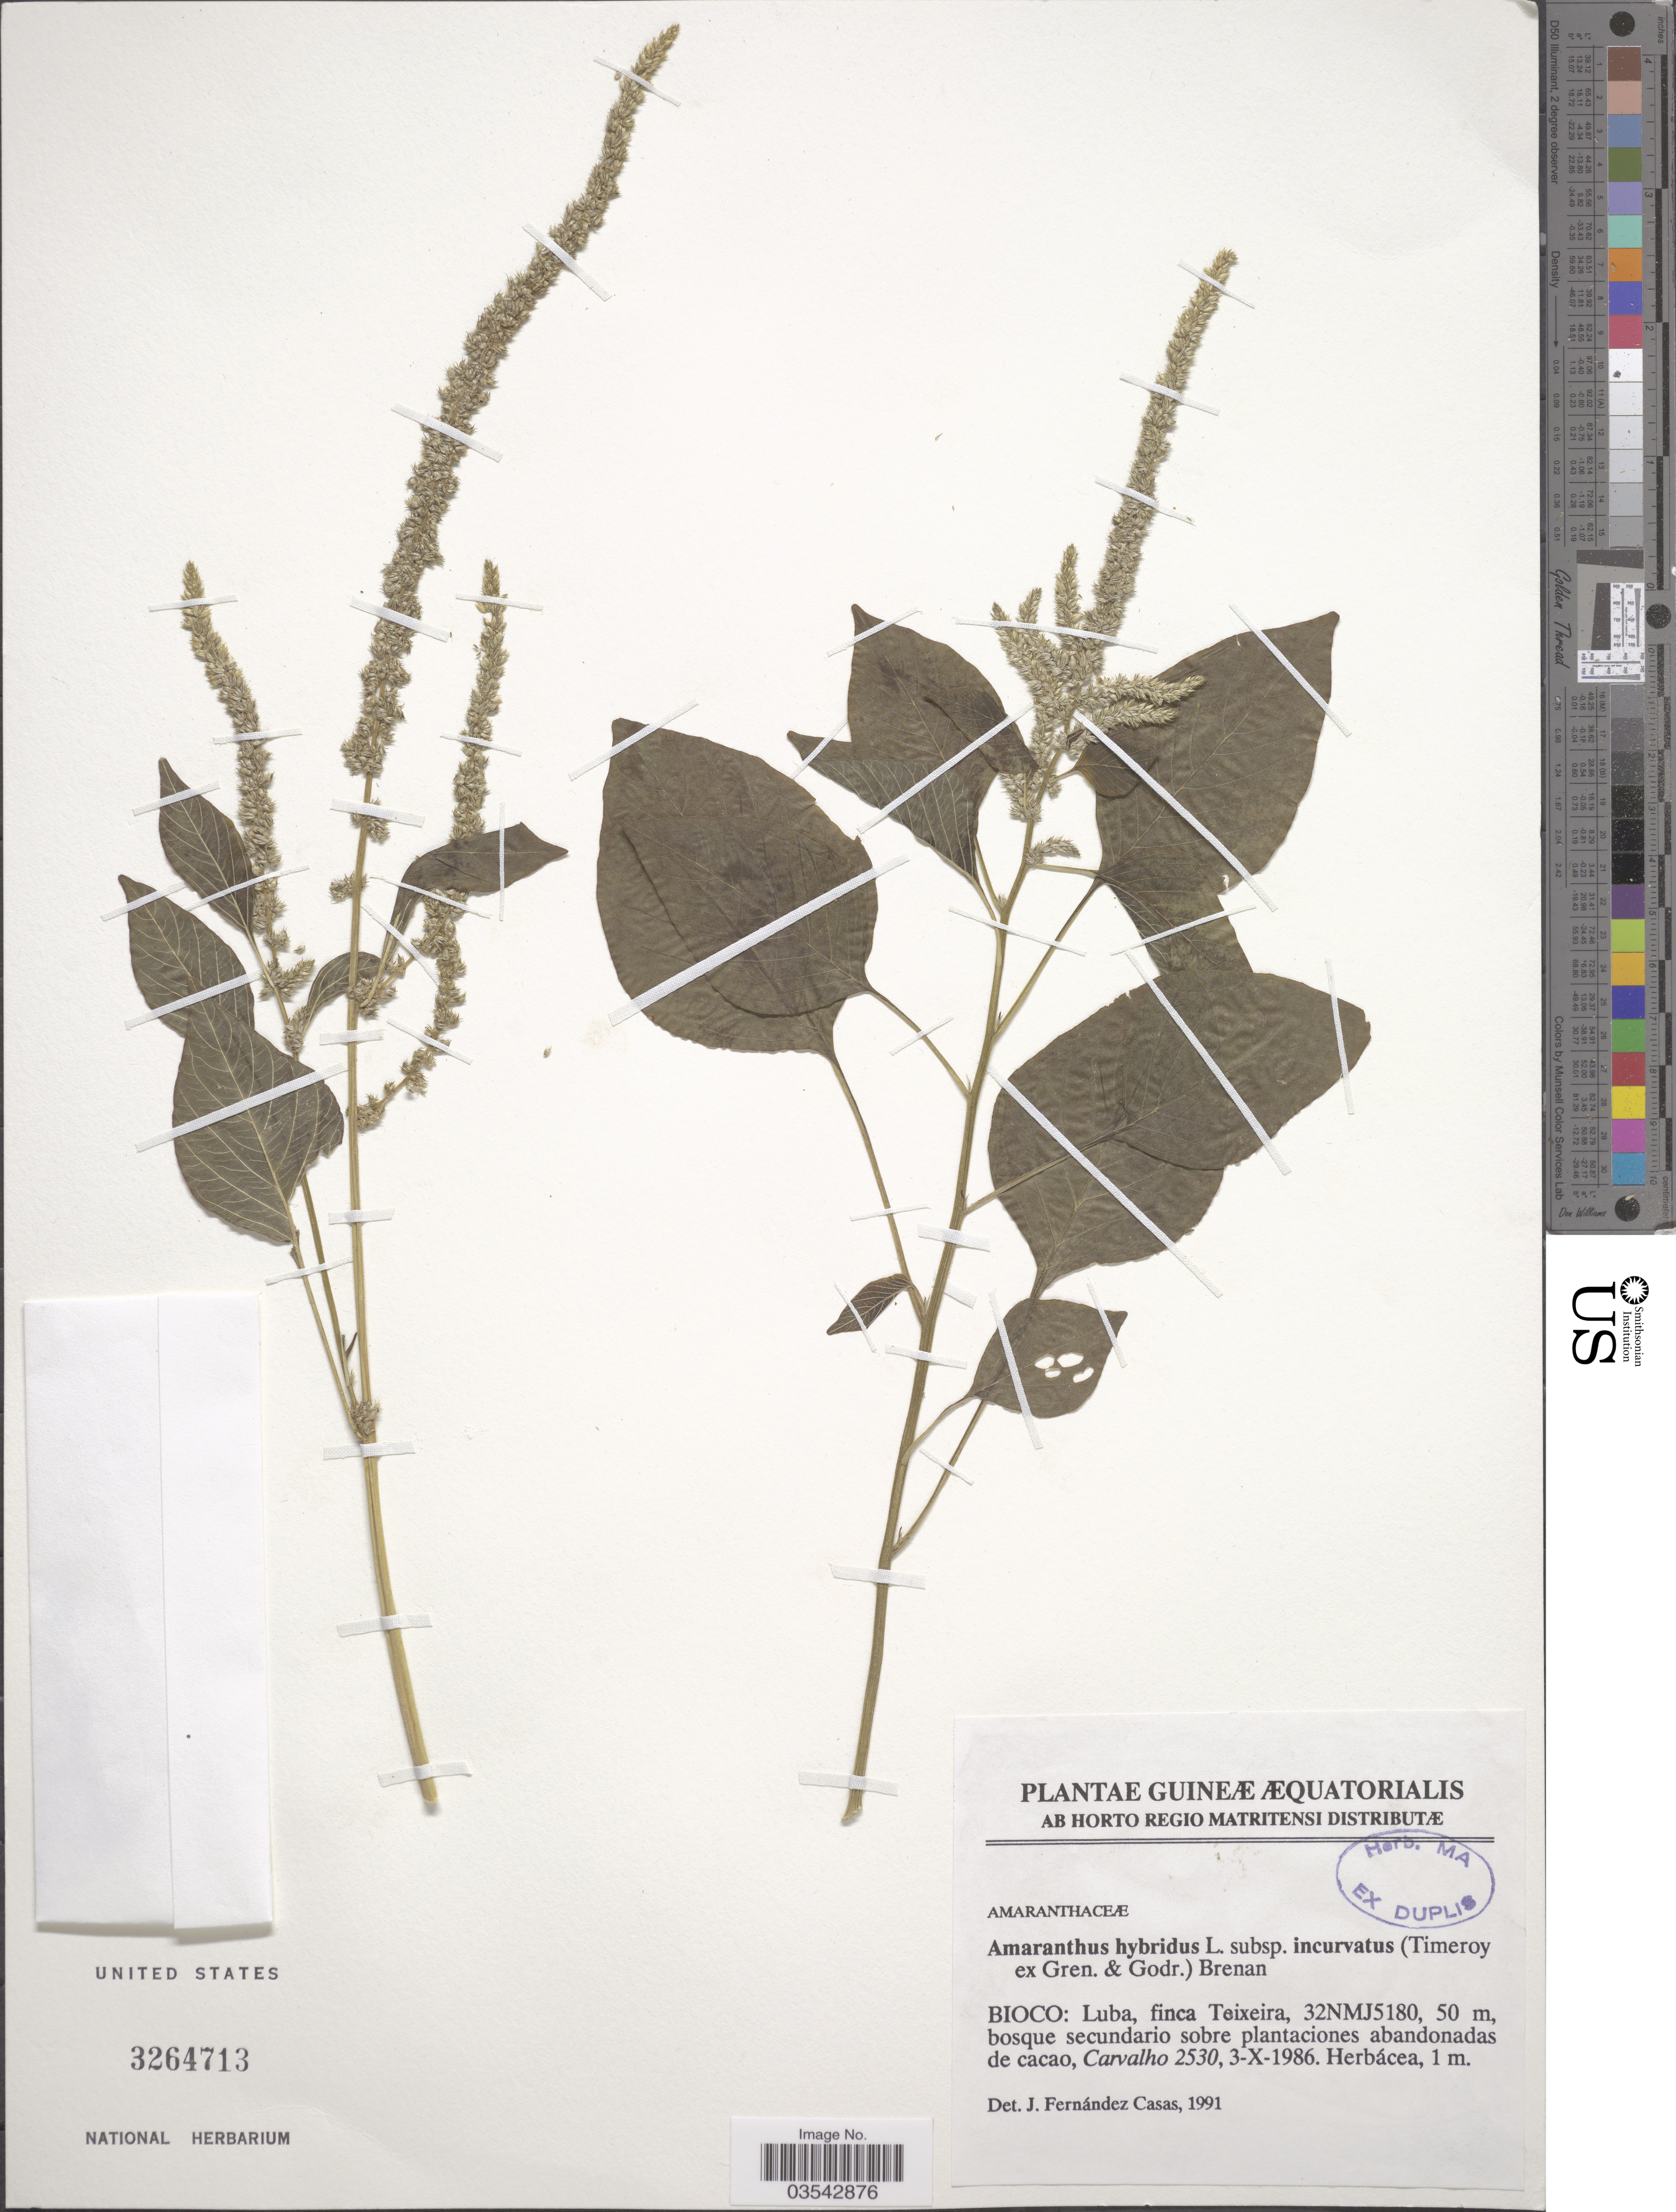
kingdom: Plantae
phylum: Tracheophyta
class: Magnoliopsida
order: Caryophyllales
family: Amaranthaceae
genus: Amaranthus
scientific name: Amaranthus hybridus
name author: L.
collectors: Carvalho, --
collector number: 2530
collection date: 1986-10-03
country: Equatorial Guinea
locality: Guineæ Æquatorialis. Bioco: Luba. finca Teixeira, 32NMJ5180.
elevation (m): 50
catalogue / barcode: US 3264713